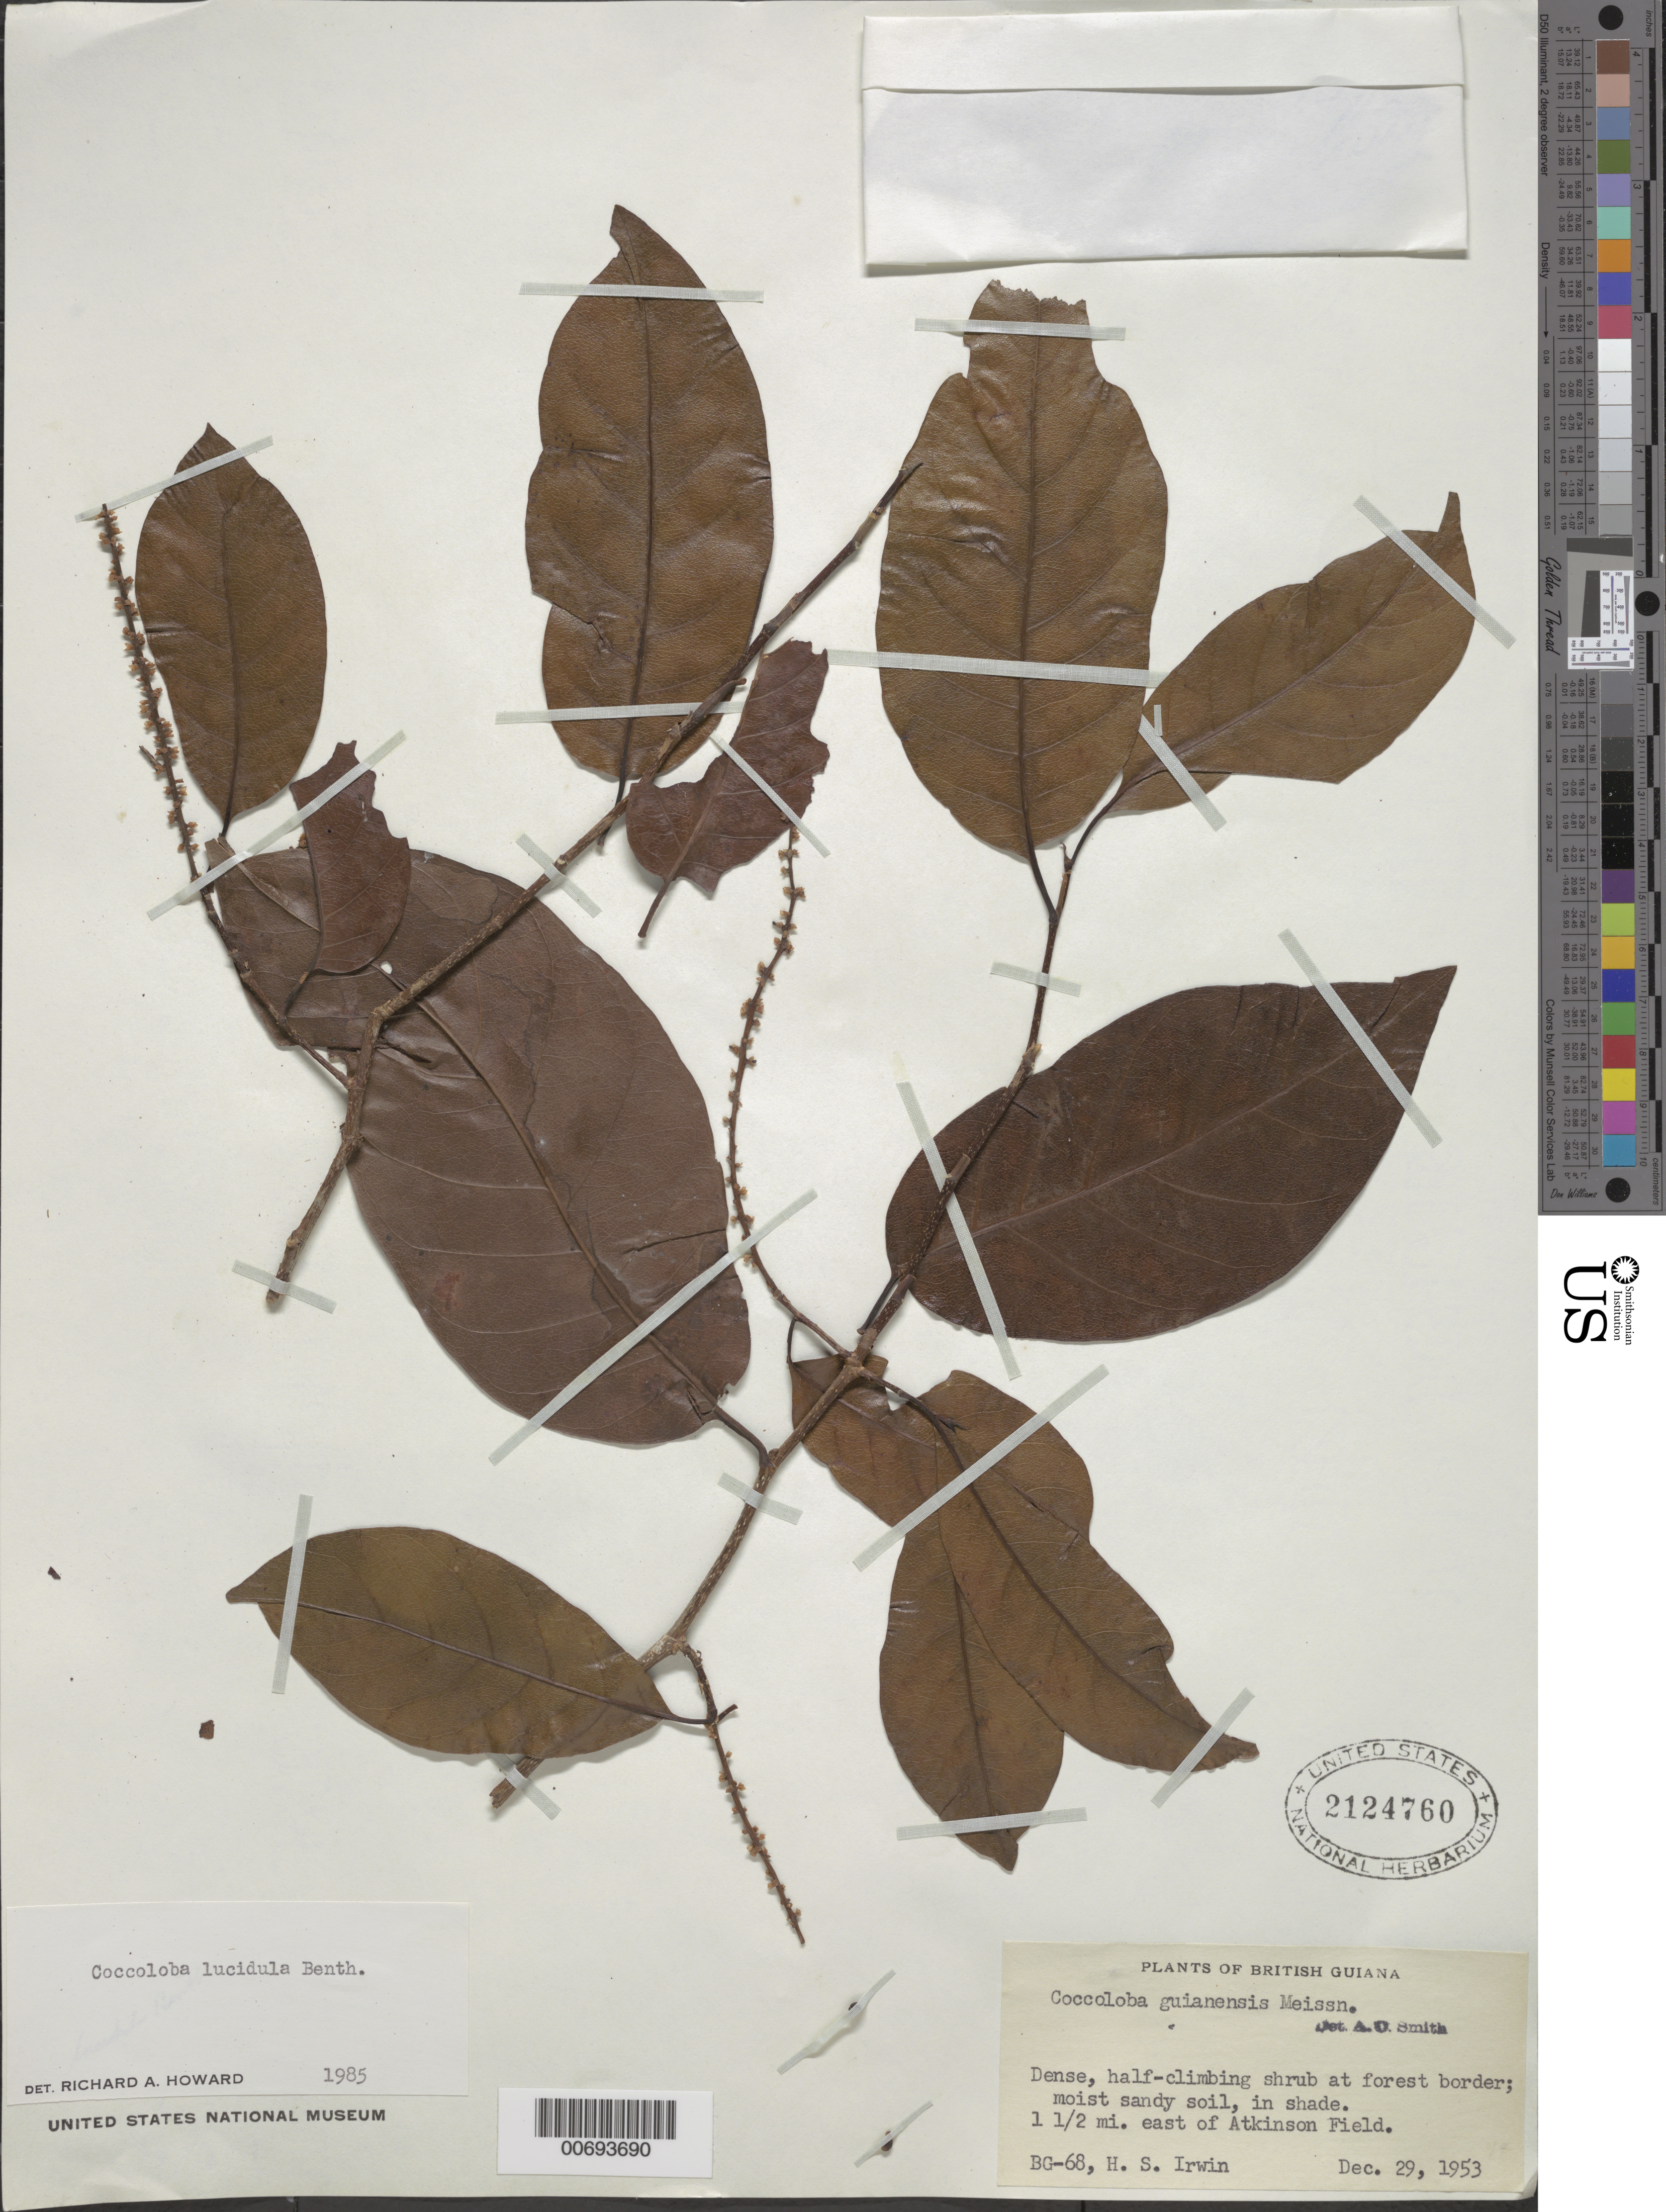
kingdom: Plantae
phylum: Tracheophyta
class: Magnoliopsida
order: Caryophyllales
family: Polygonaceae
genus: Coccoloba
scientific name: Coccoloba lucidula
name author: Benth.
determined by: Howard, R. A.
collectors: H. Irwin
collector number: BG 68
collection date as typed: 29-Dec-53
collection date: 1953-12-29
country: Guyana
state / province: Demerara-Mahaica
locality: Atkinson Field, 1.5 mi. E of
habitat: Forest border, moist sandy soil in shade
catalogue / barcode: US 2124760